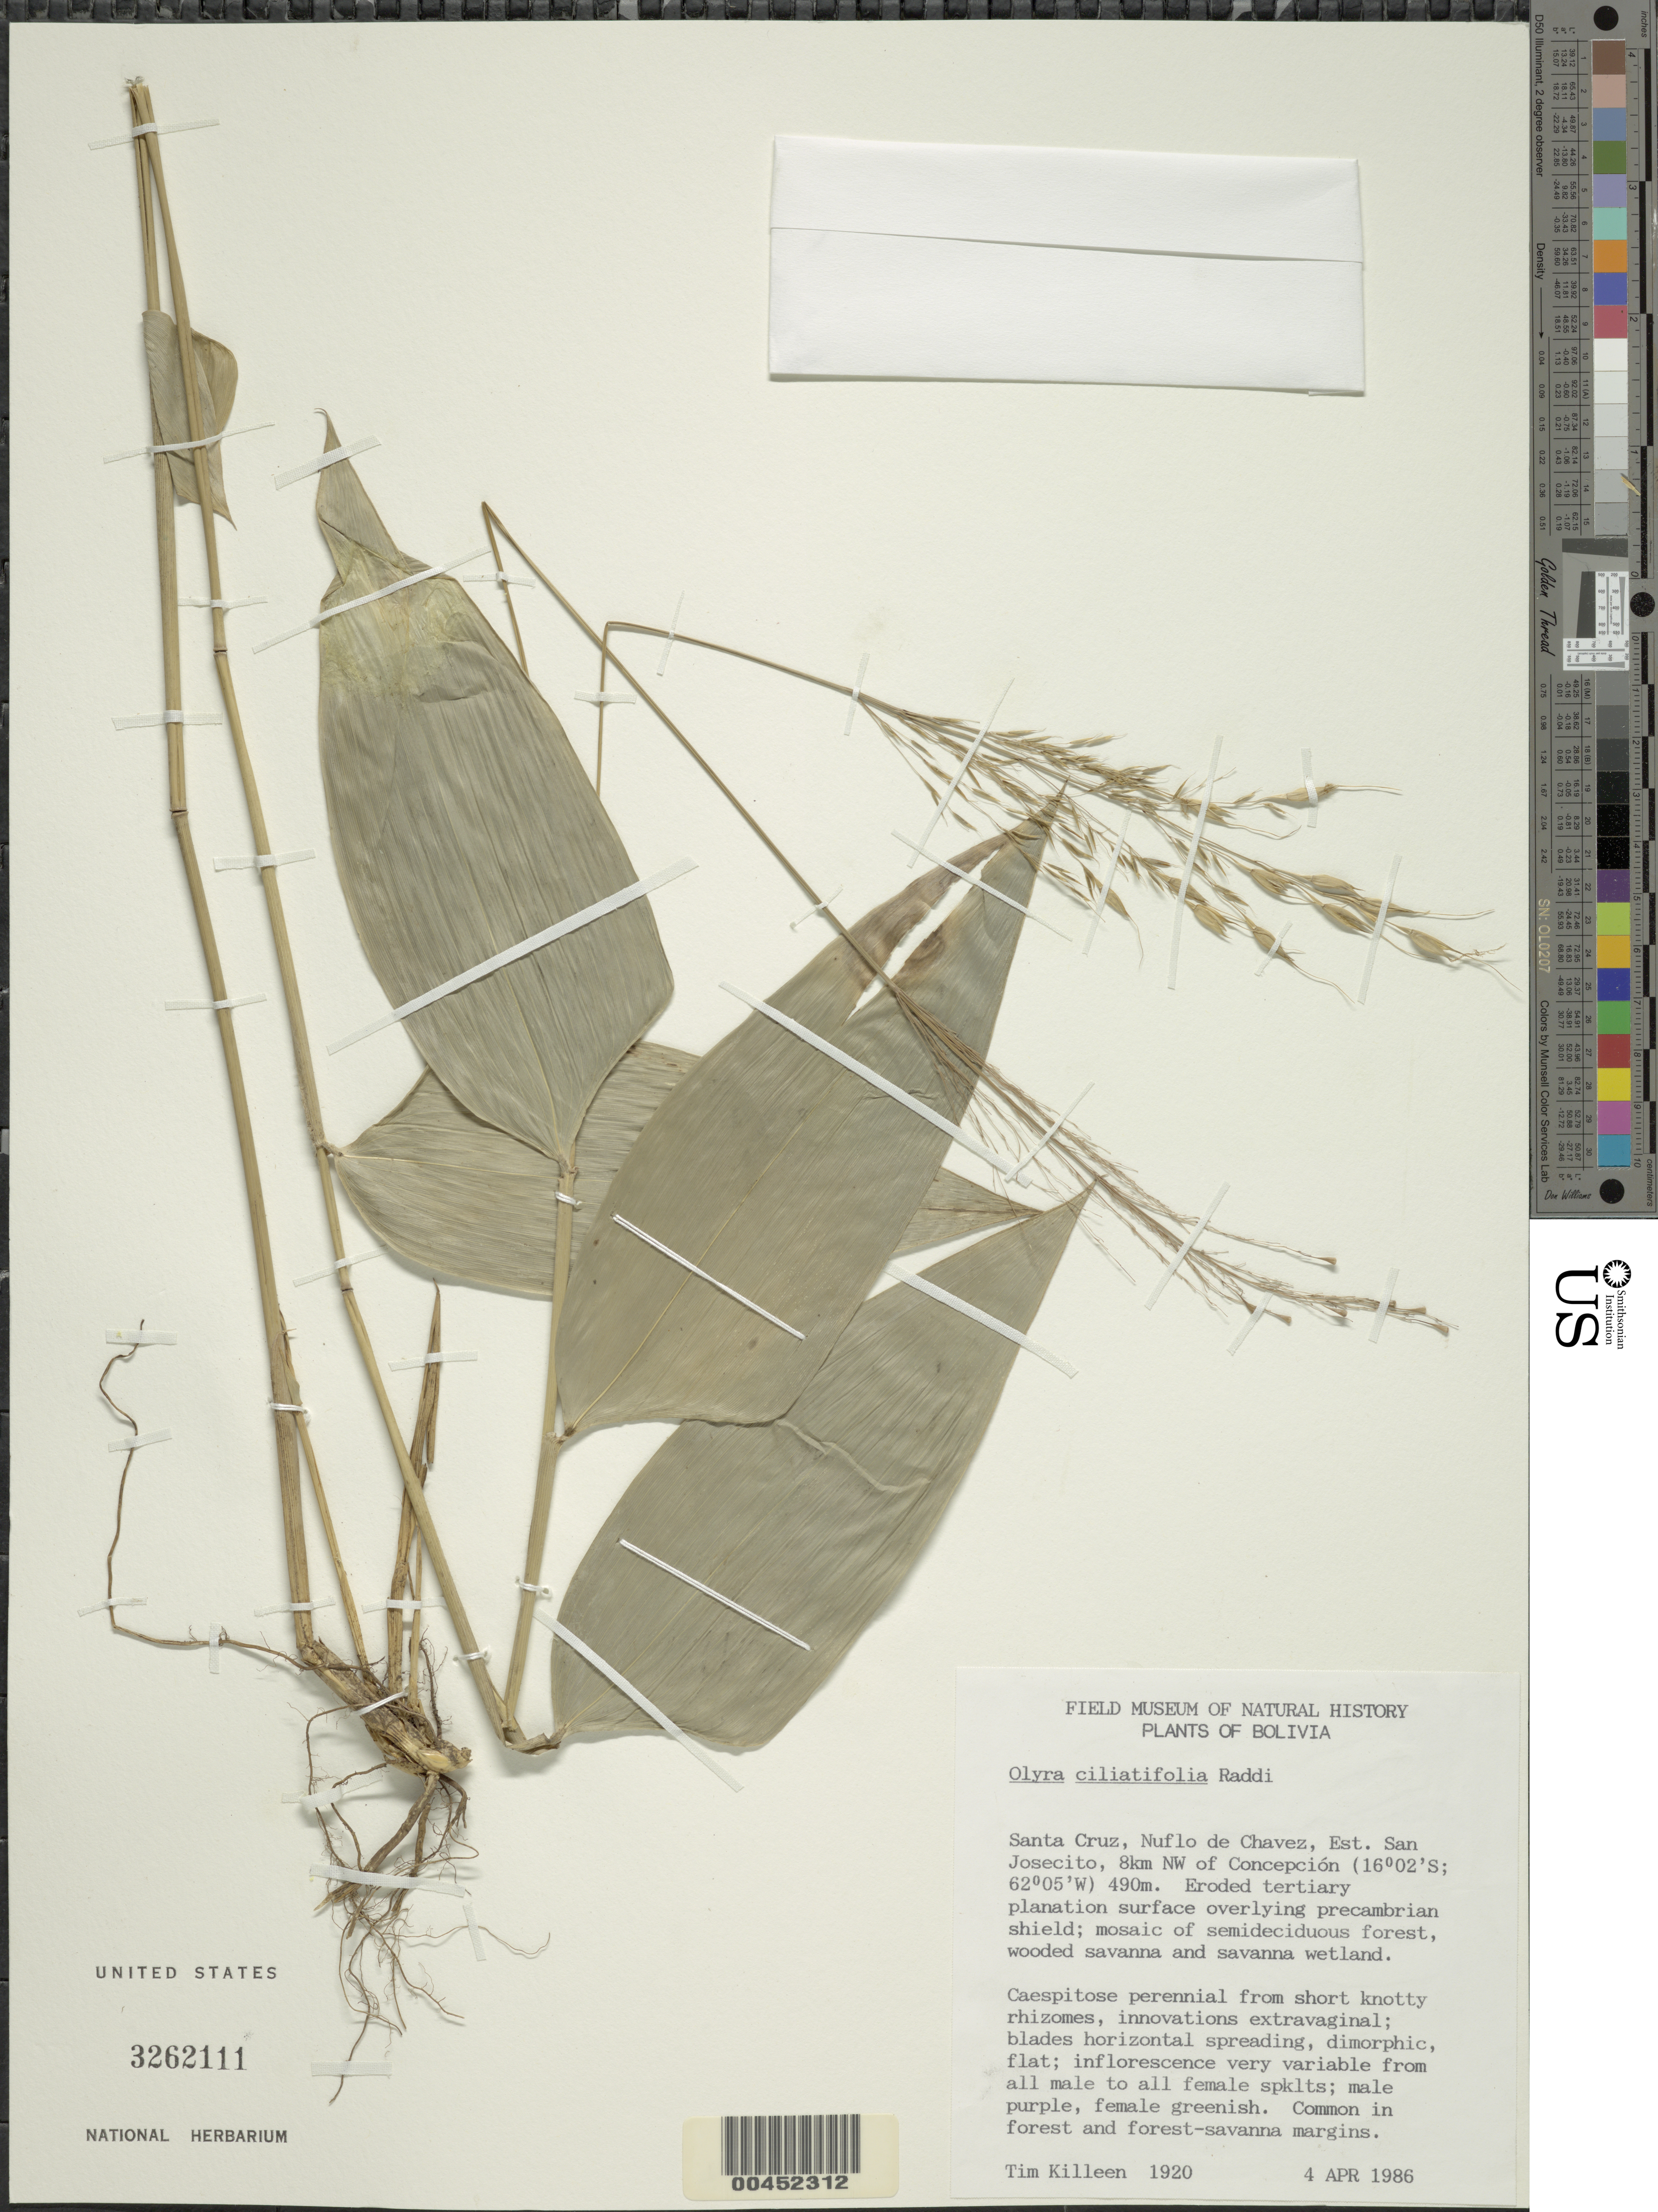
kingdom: Plantae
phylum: Tracheophyta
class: Liliopsida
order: Poales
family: Poaceae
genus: Olyra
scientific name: Olyra ciliatifolia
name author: Raddi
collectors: T. Killeen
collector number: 1920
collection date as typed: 04 Apr 1986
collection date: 1986-04-04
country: Bolivia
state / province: Santa Cruz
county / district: Guarayos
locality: Est. San Josecito, 8 km NW of Concepcion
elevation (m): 490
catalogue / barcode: US 3262111